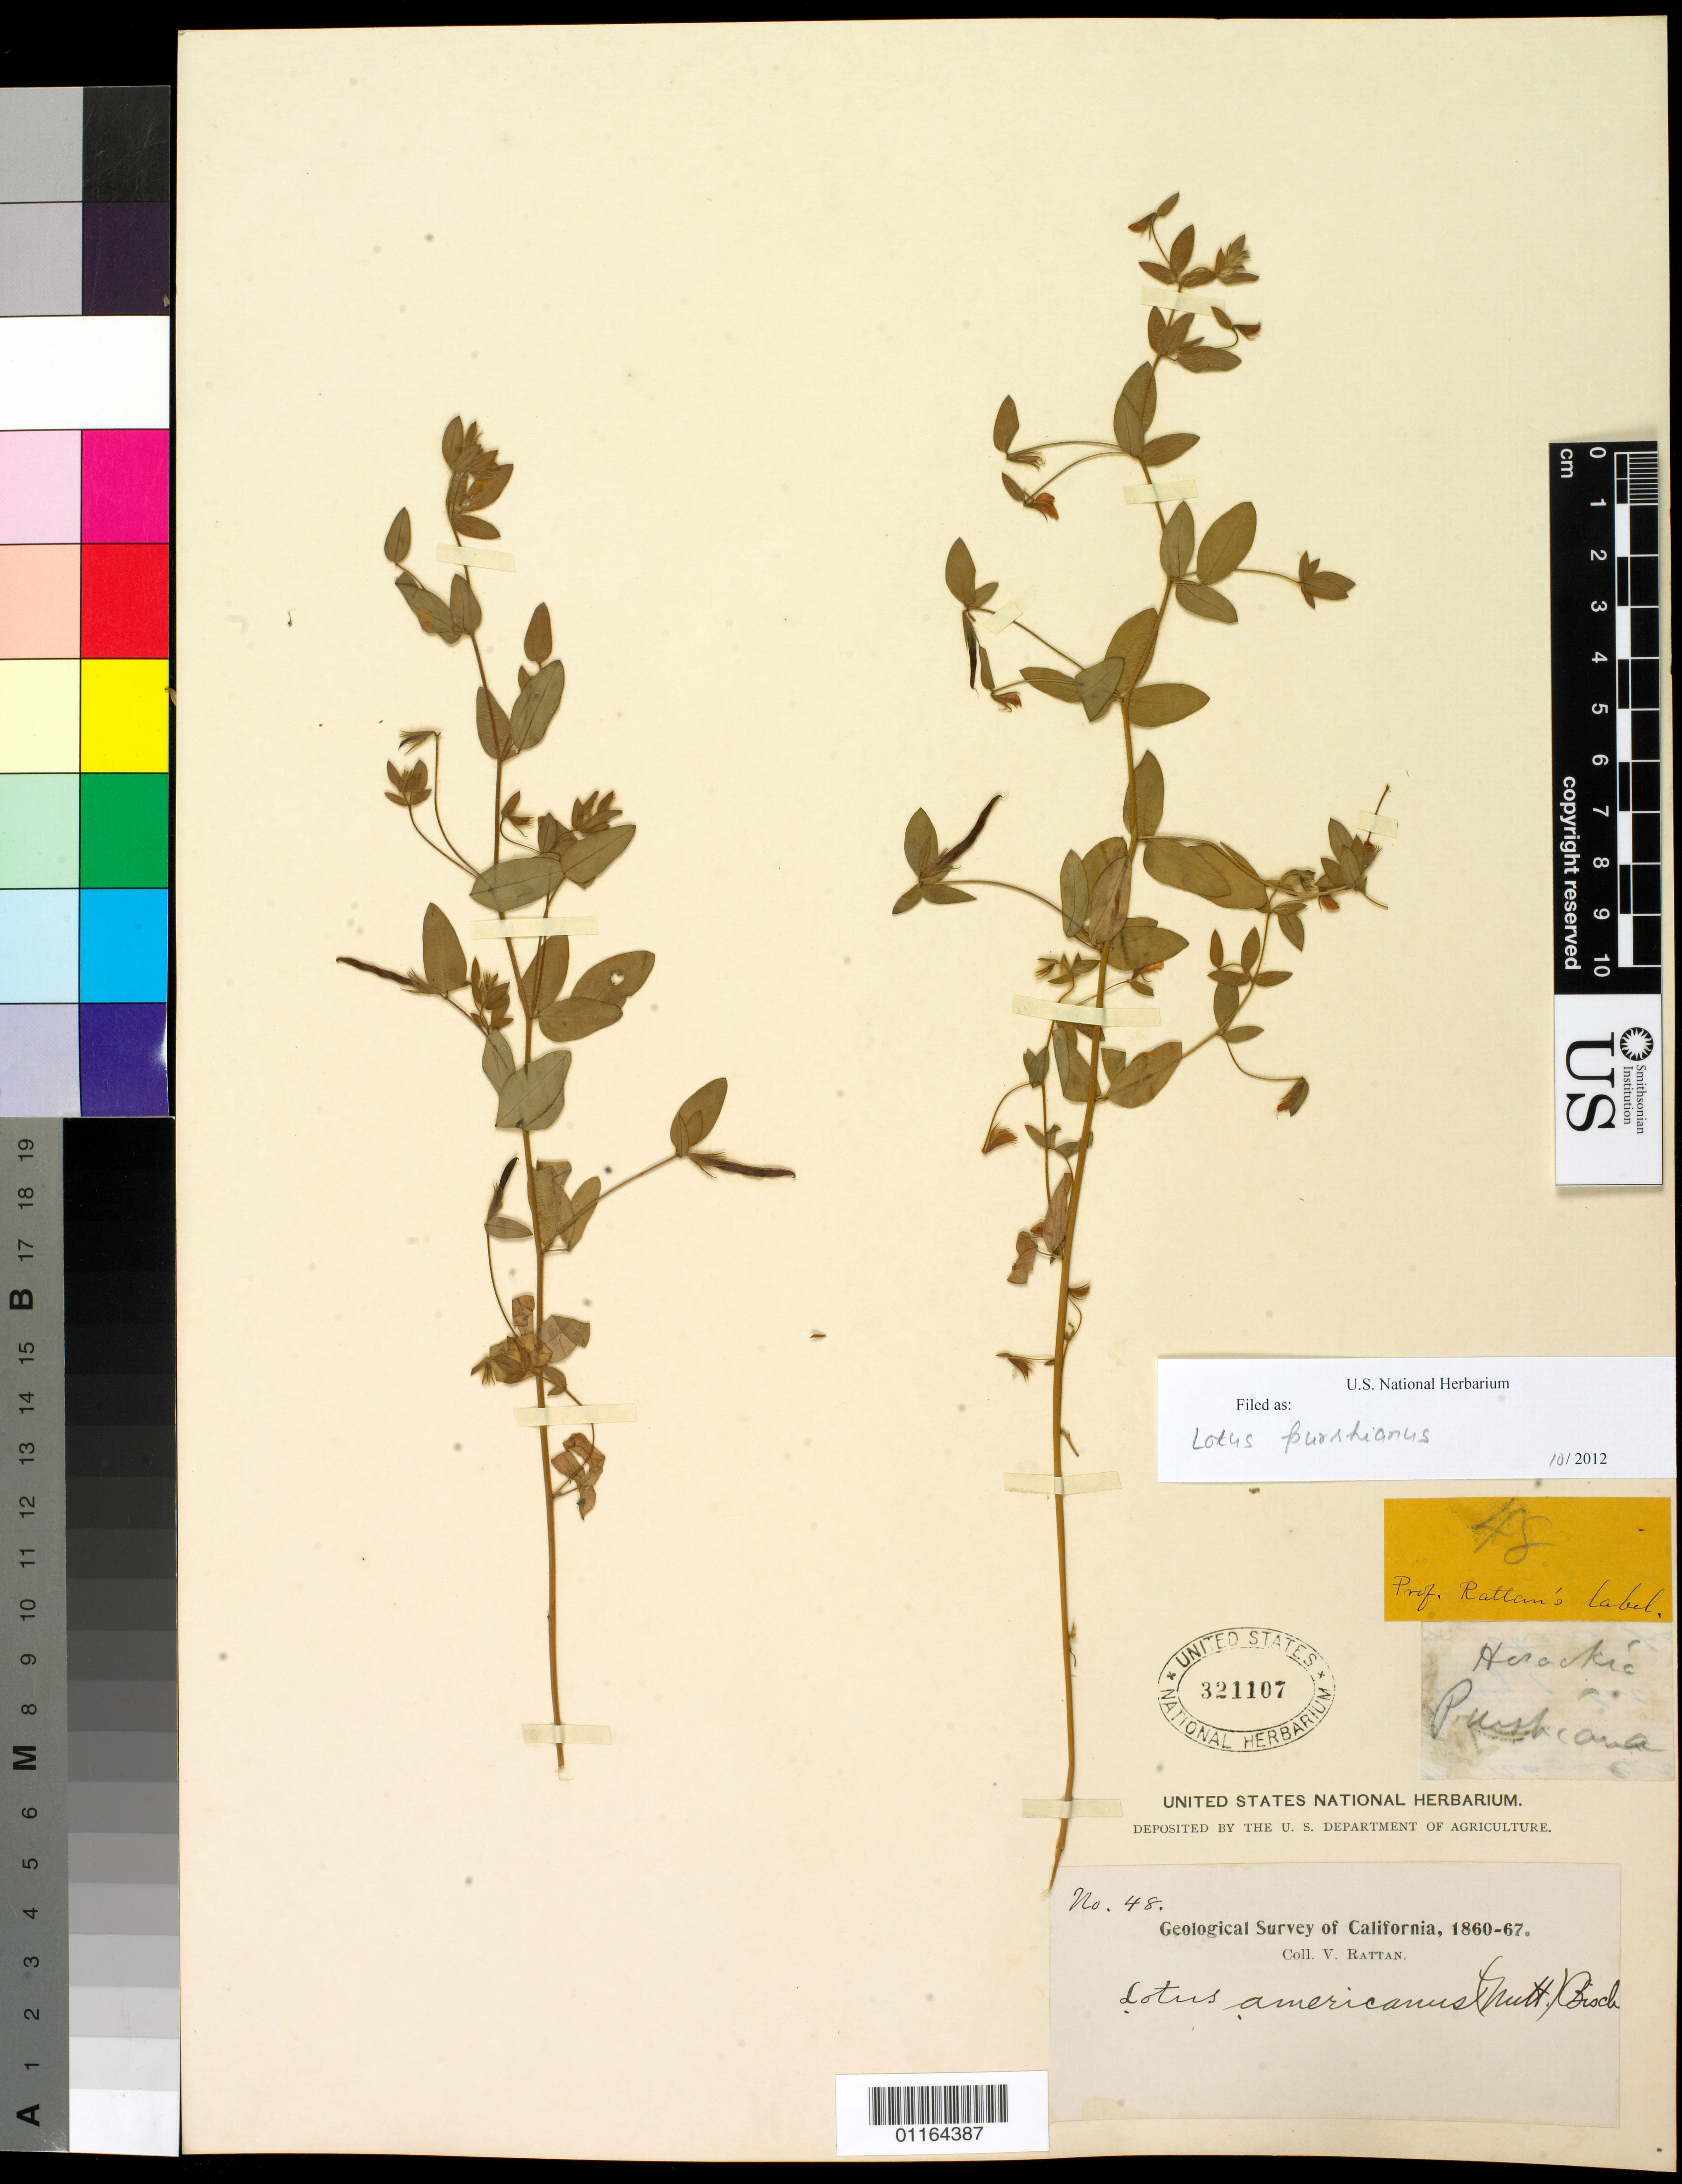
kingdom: Plantae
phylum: Tracheophyta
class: Magnoliopsida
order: Fabales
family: Fabaceae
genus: Acmispon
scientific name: Acmispon americanus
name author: (Nutt.) Rydb.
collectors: V. Rattan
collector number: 48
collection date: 1860/1867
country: United States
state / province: California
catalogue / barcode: US 321107